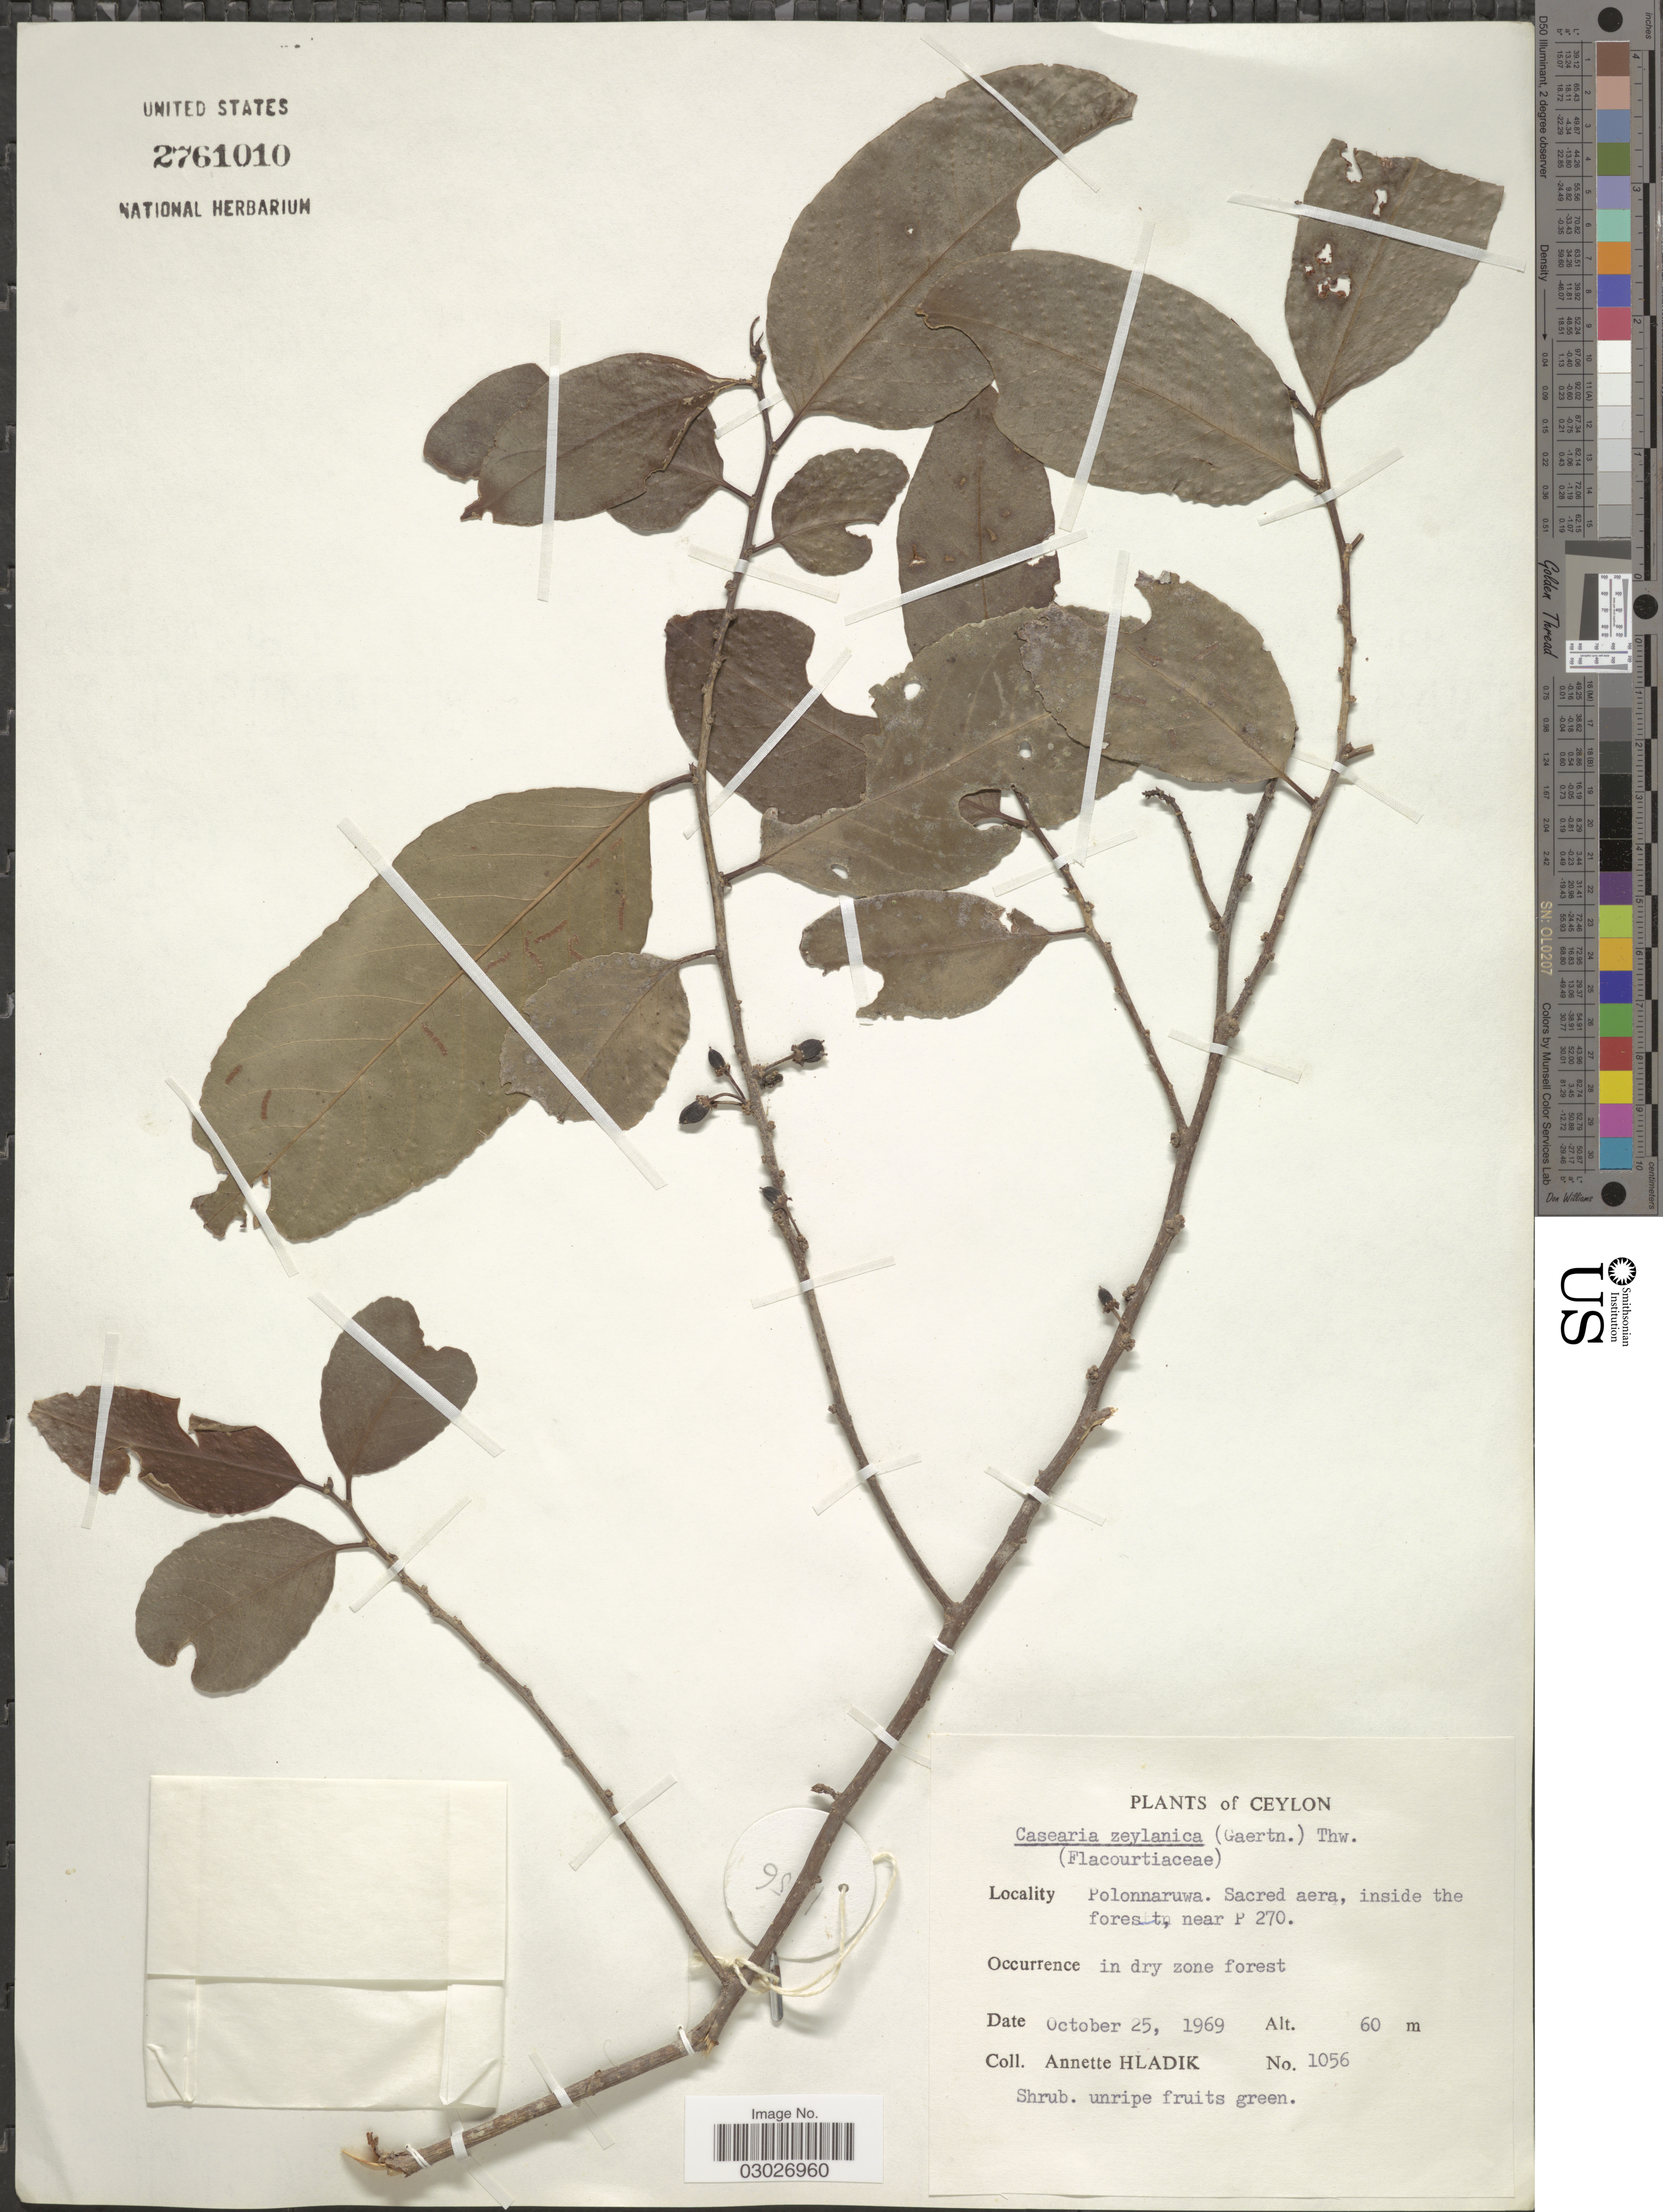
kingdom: Plantae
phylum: Tracheophyta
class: Magnoliopsida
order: Malpighiales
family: Salicaceae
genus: Casearia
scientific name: Casearia zeylanica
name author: Thwaites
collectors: A. Hladik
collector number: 1056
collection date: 1969-10-25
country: Sri Lanka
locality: Ceylon. Polonnaruwa. Sacred area, inside the forest, near P 270.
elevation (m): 60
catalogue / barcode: US 2761010